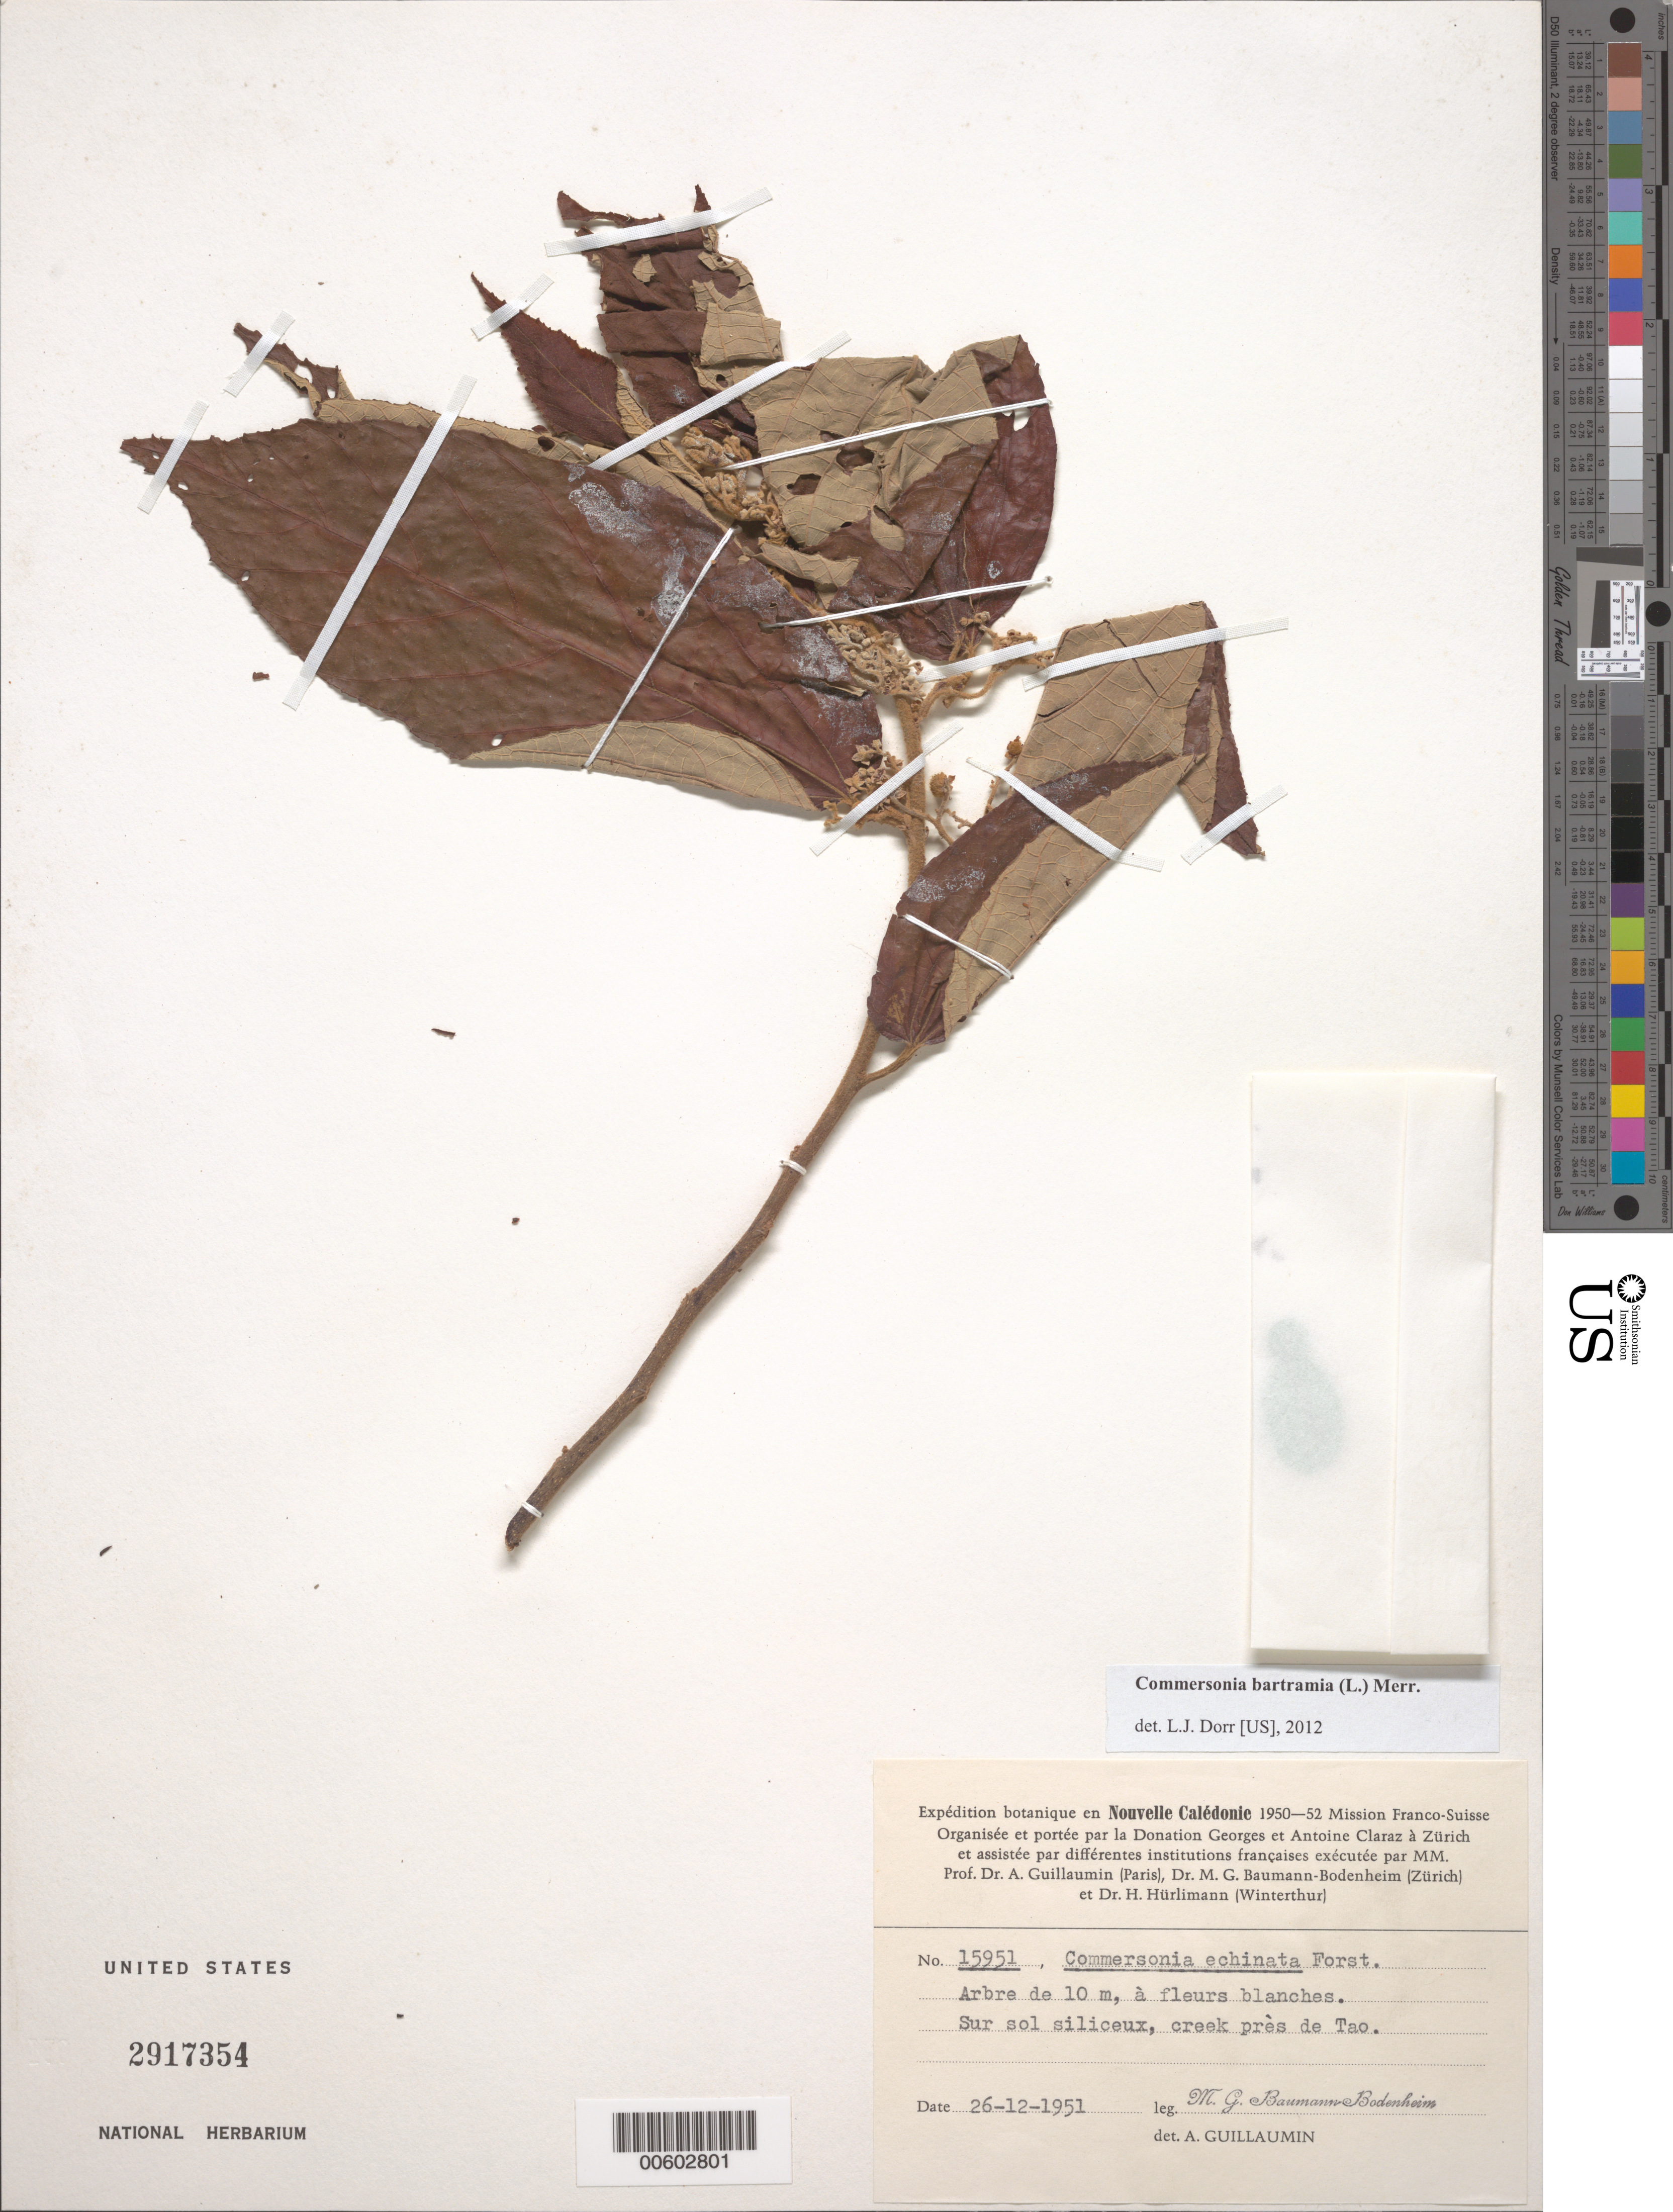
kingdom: Plantae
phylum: Tracheophyta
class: Magnoliopsida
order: Malvales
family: Malvaceae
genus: Commersonia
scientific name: Commersonia bartramia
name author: (L.) Merr.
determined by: Gaullaumin, A.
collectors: M. G. Baumann-Bodenheim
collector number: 15951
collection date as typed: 26 Dec 1951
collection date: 1951-12-26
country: New Caledonia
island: New Caledonia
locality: Sur sol siliceaux, creek près de Tao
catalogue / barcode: US 2917354